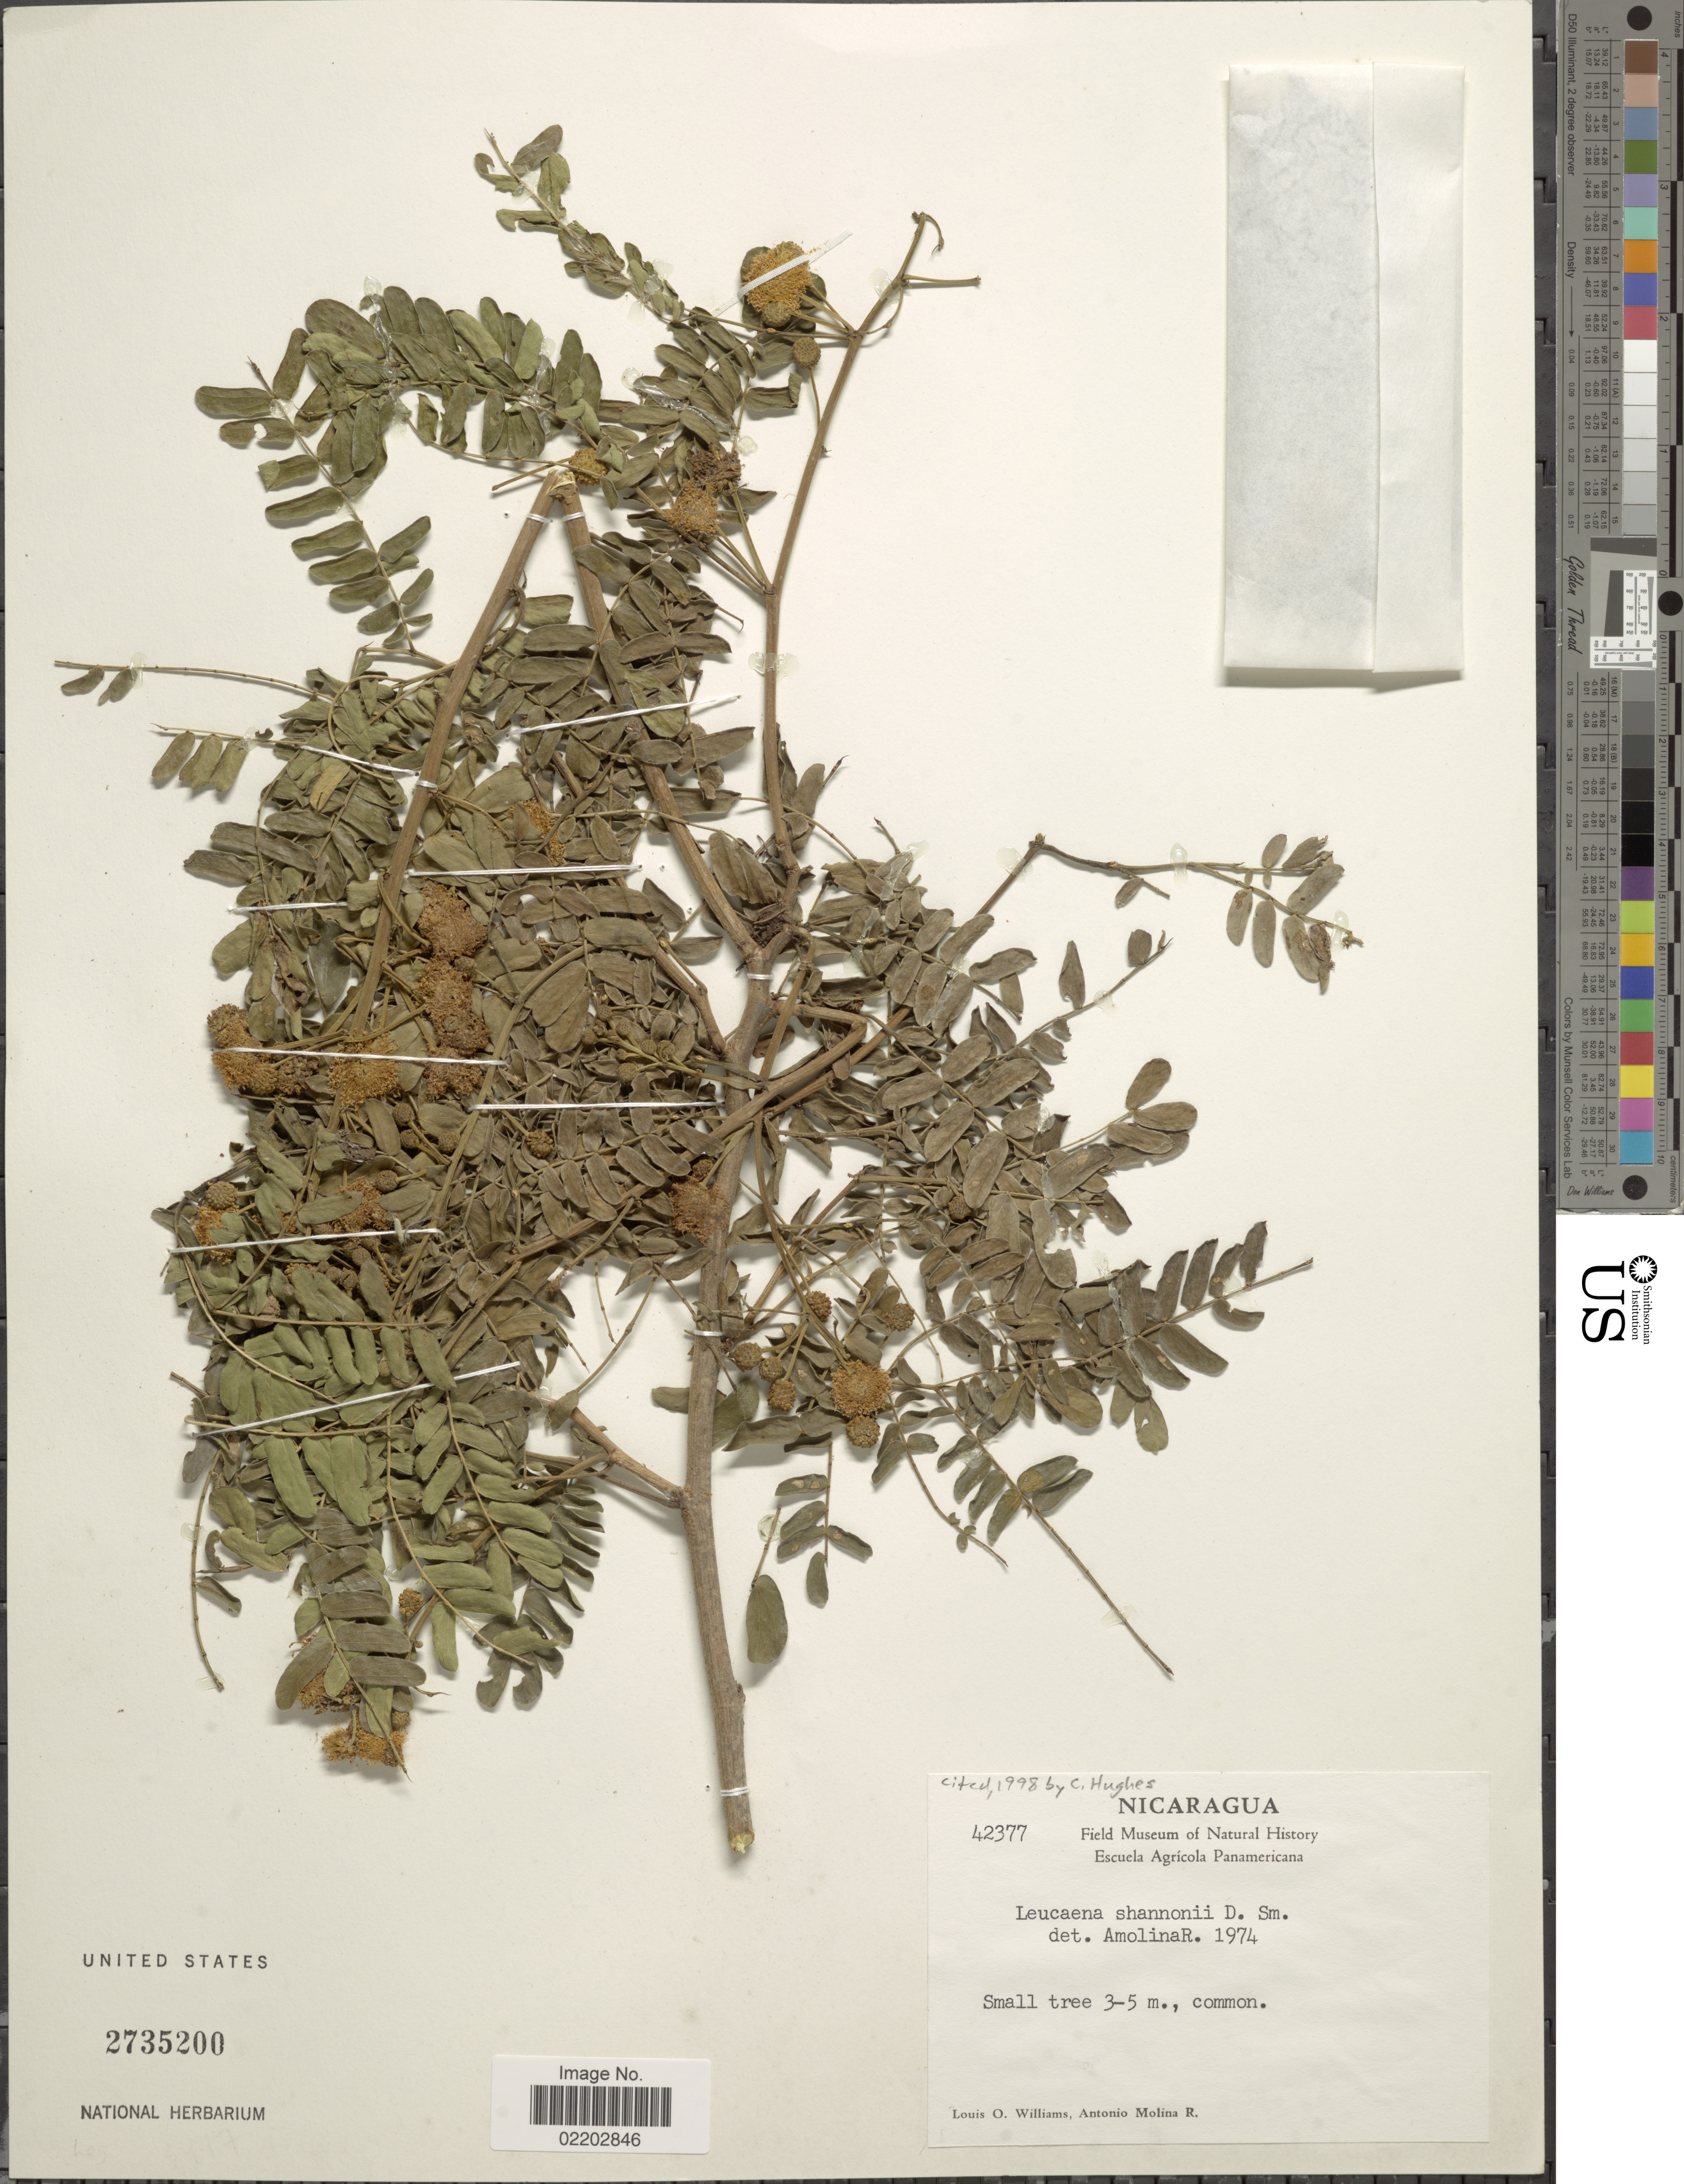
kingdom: Plantae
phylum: Tracheophyta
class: Magnoliopsida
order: Fabales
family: Fabaceae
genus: Leucaena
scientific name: Leucaena shannonii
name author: Donn. Sm.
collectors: L. O. Williams & A. Molina R.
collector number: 42377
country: Nicaragua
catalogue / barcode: US 2735200